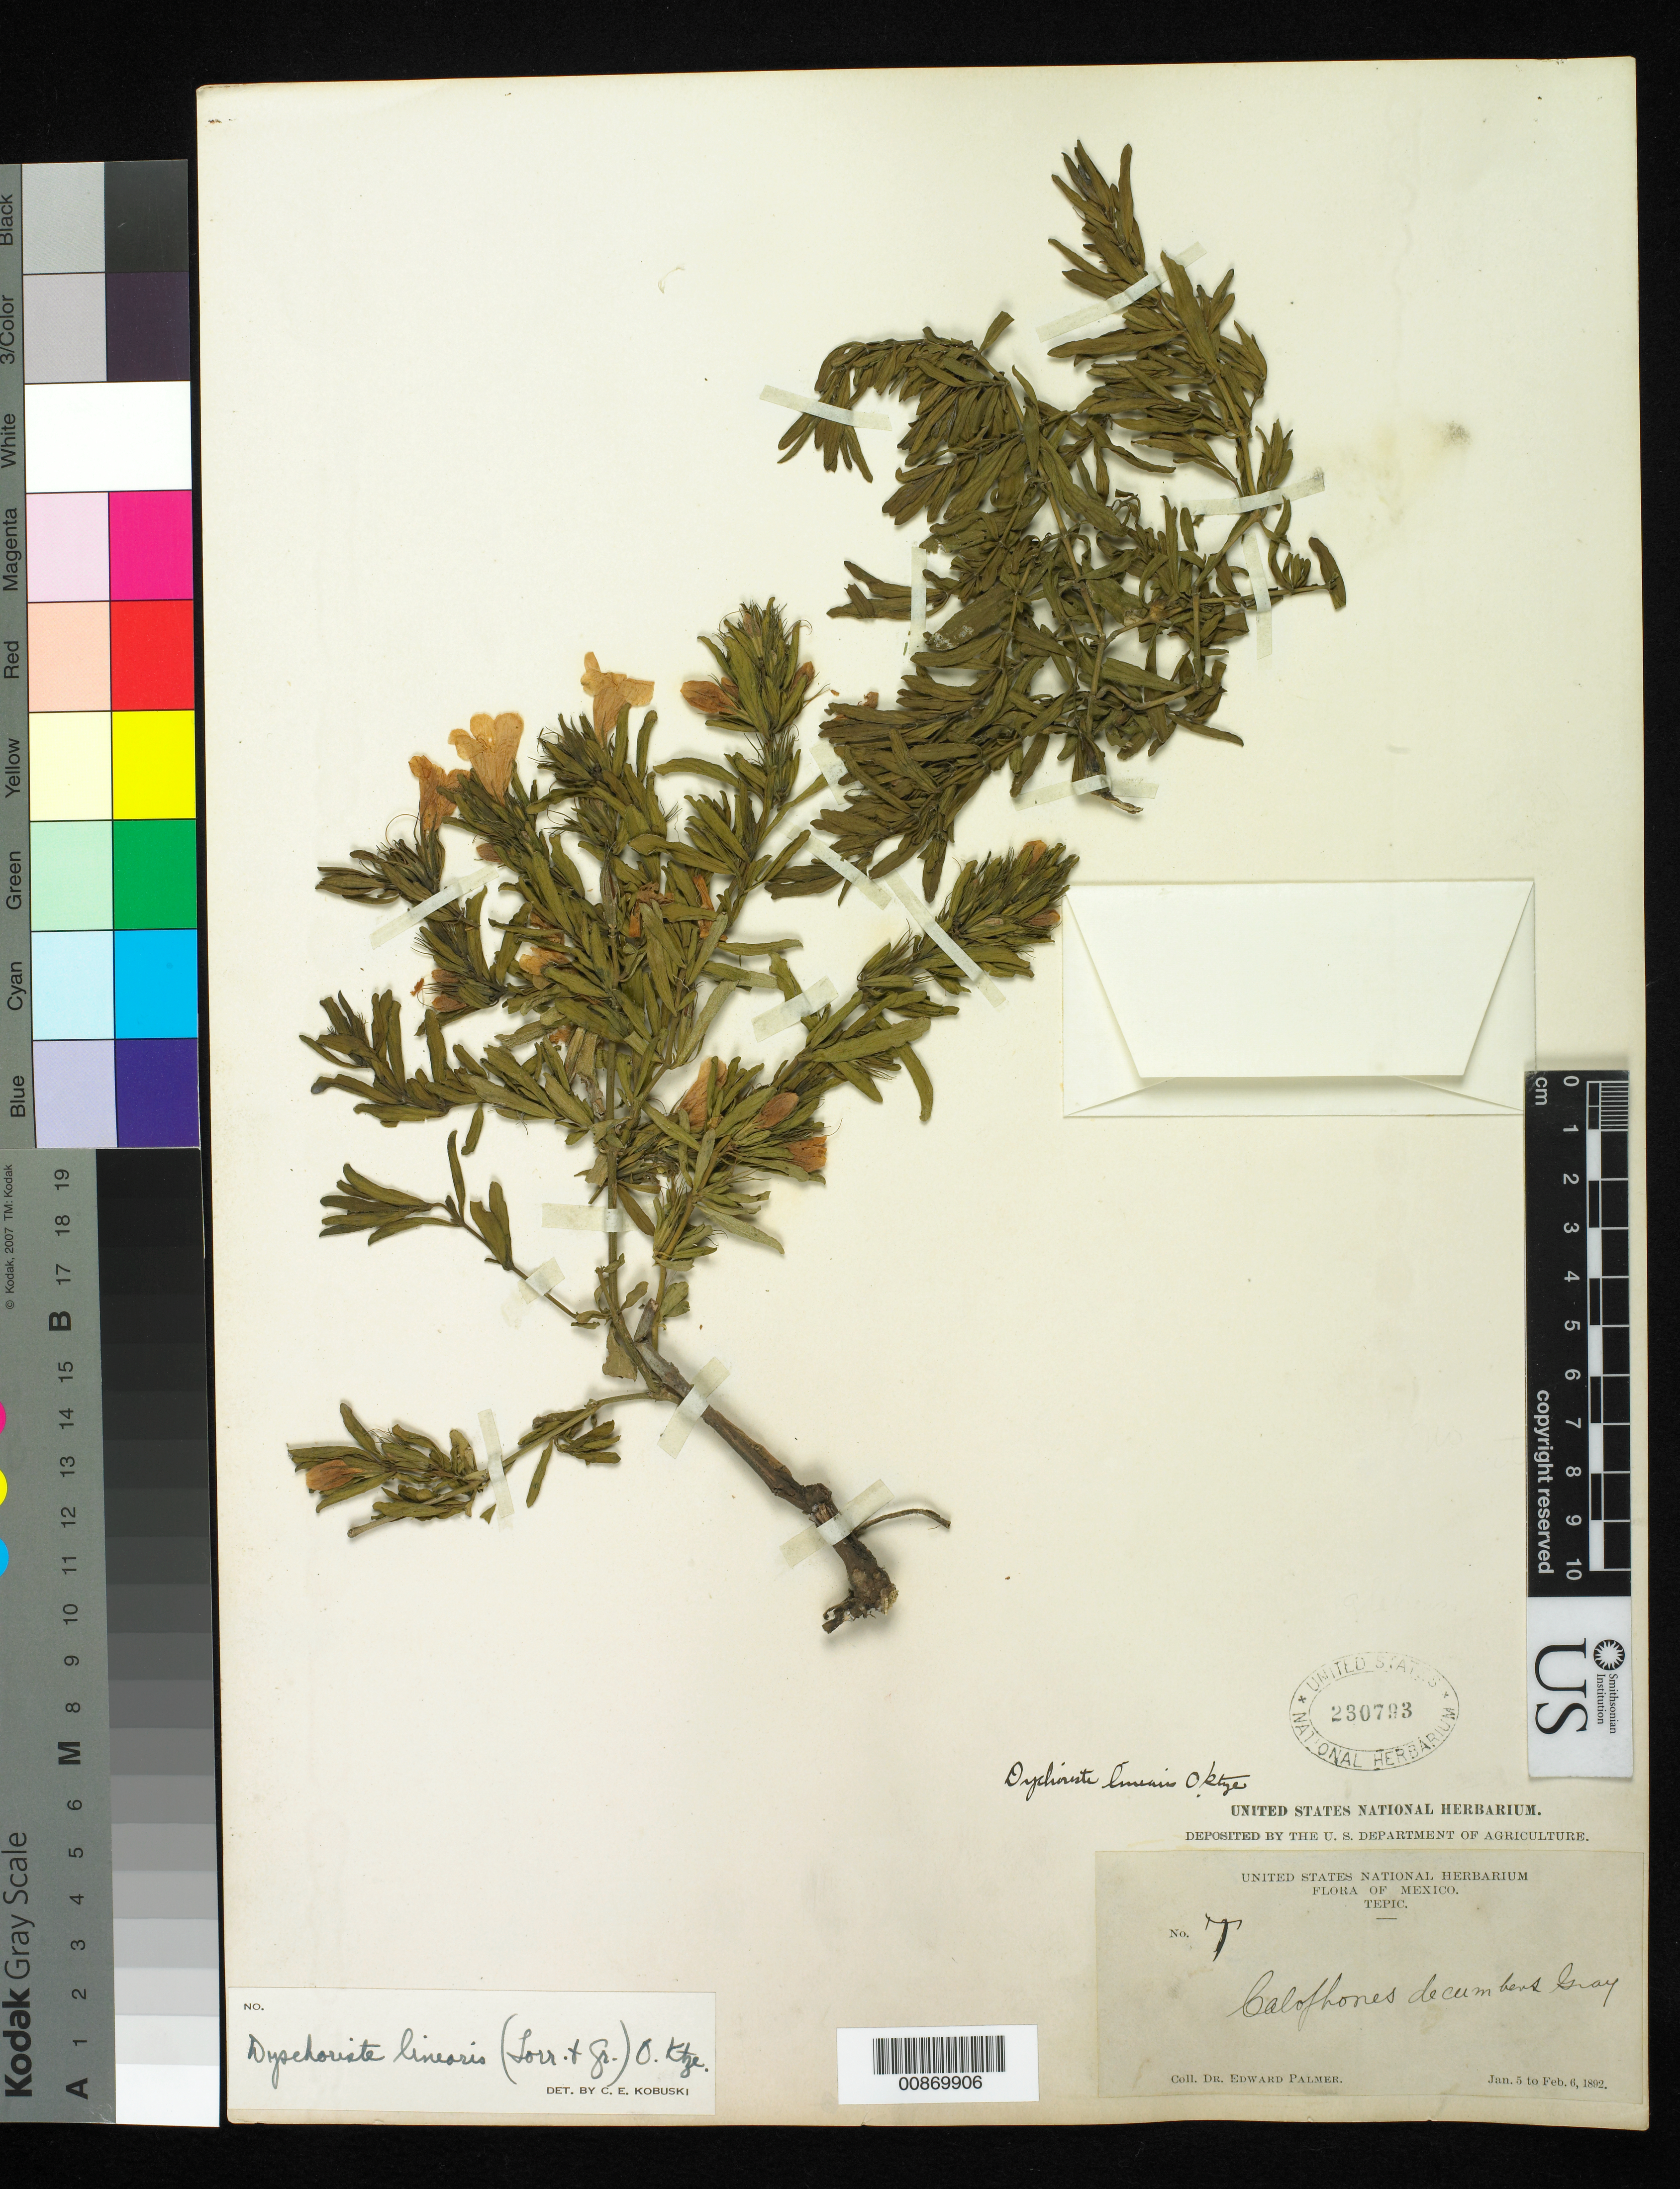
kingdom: Plantae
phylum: Tracheophyta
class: Magnoliopsida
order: Lamiales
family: Acanthaceae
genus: Dyschoriste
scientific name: Dyschoriste linearis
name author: (Torr. & A. Gray) Kuntze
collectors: E. Palmer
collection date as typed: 05 Jan 1892 to 06 Feb 1892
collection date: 1892-01-05/1892-02-06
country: Mexico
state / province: Nayarit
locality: T. Tepic, Nayarit.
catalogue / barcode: US 230793